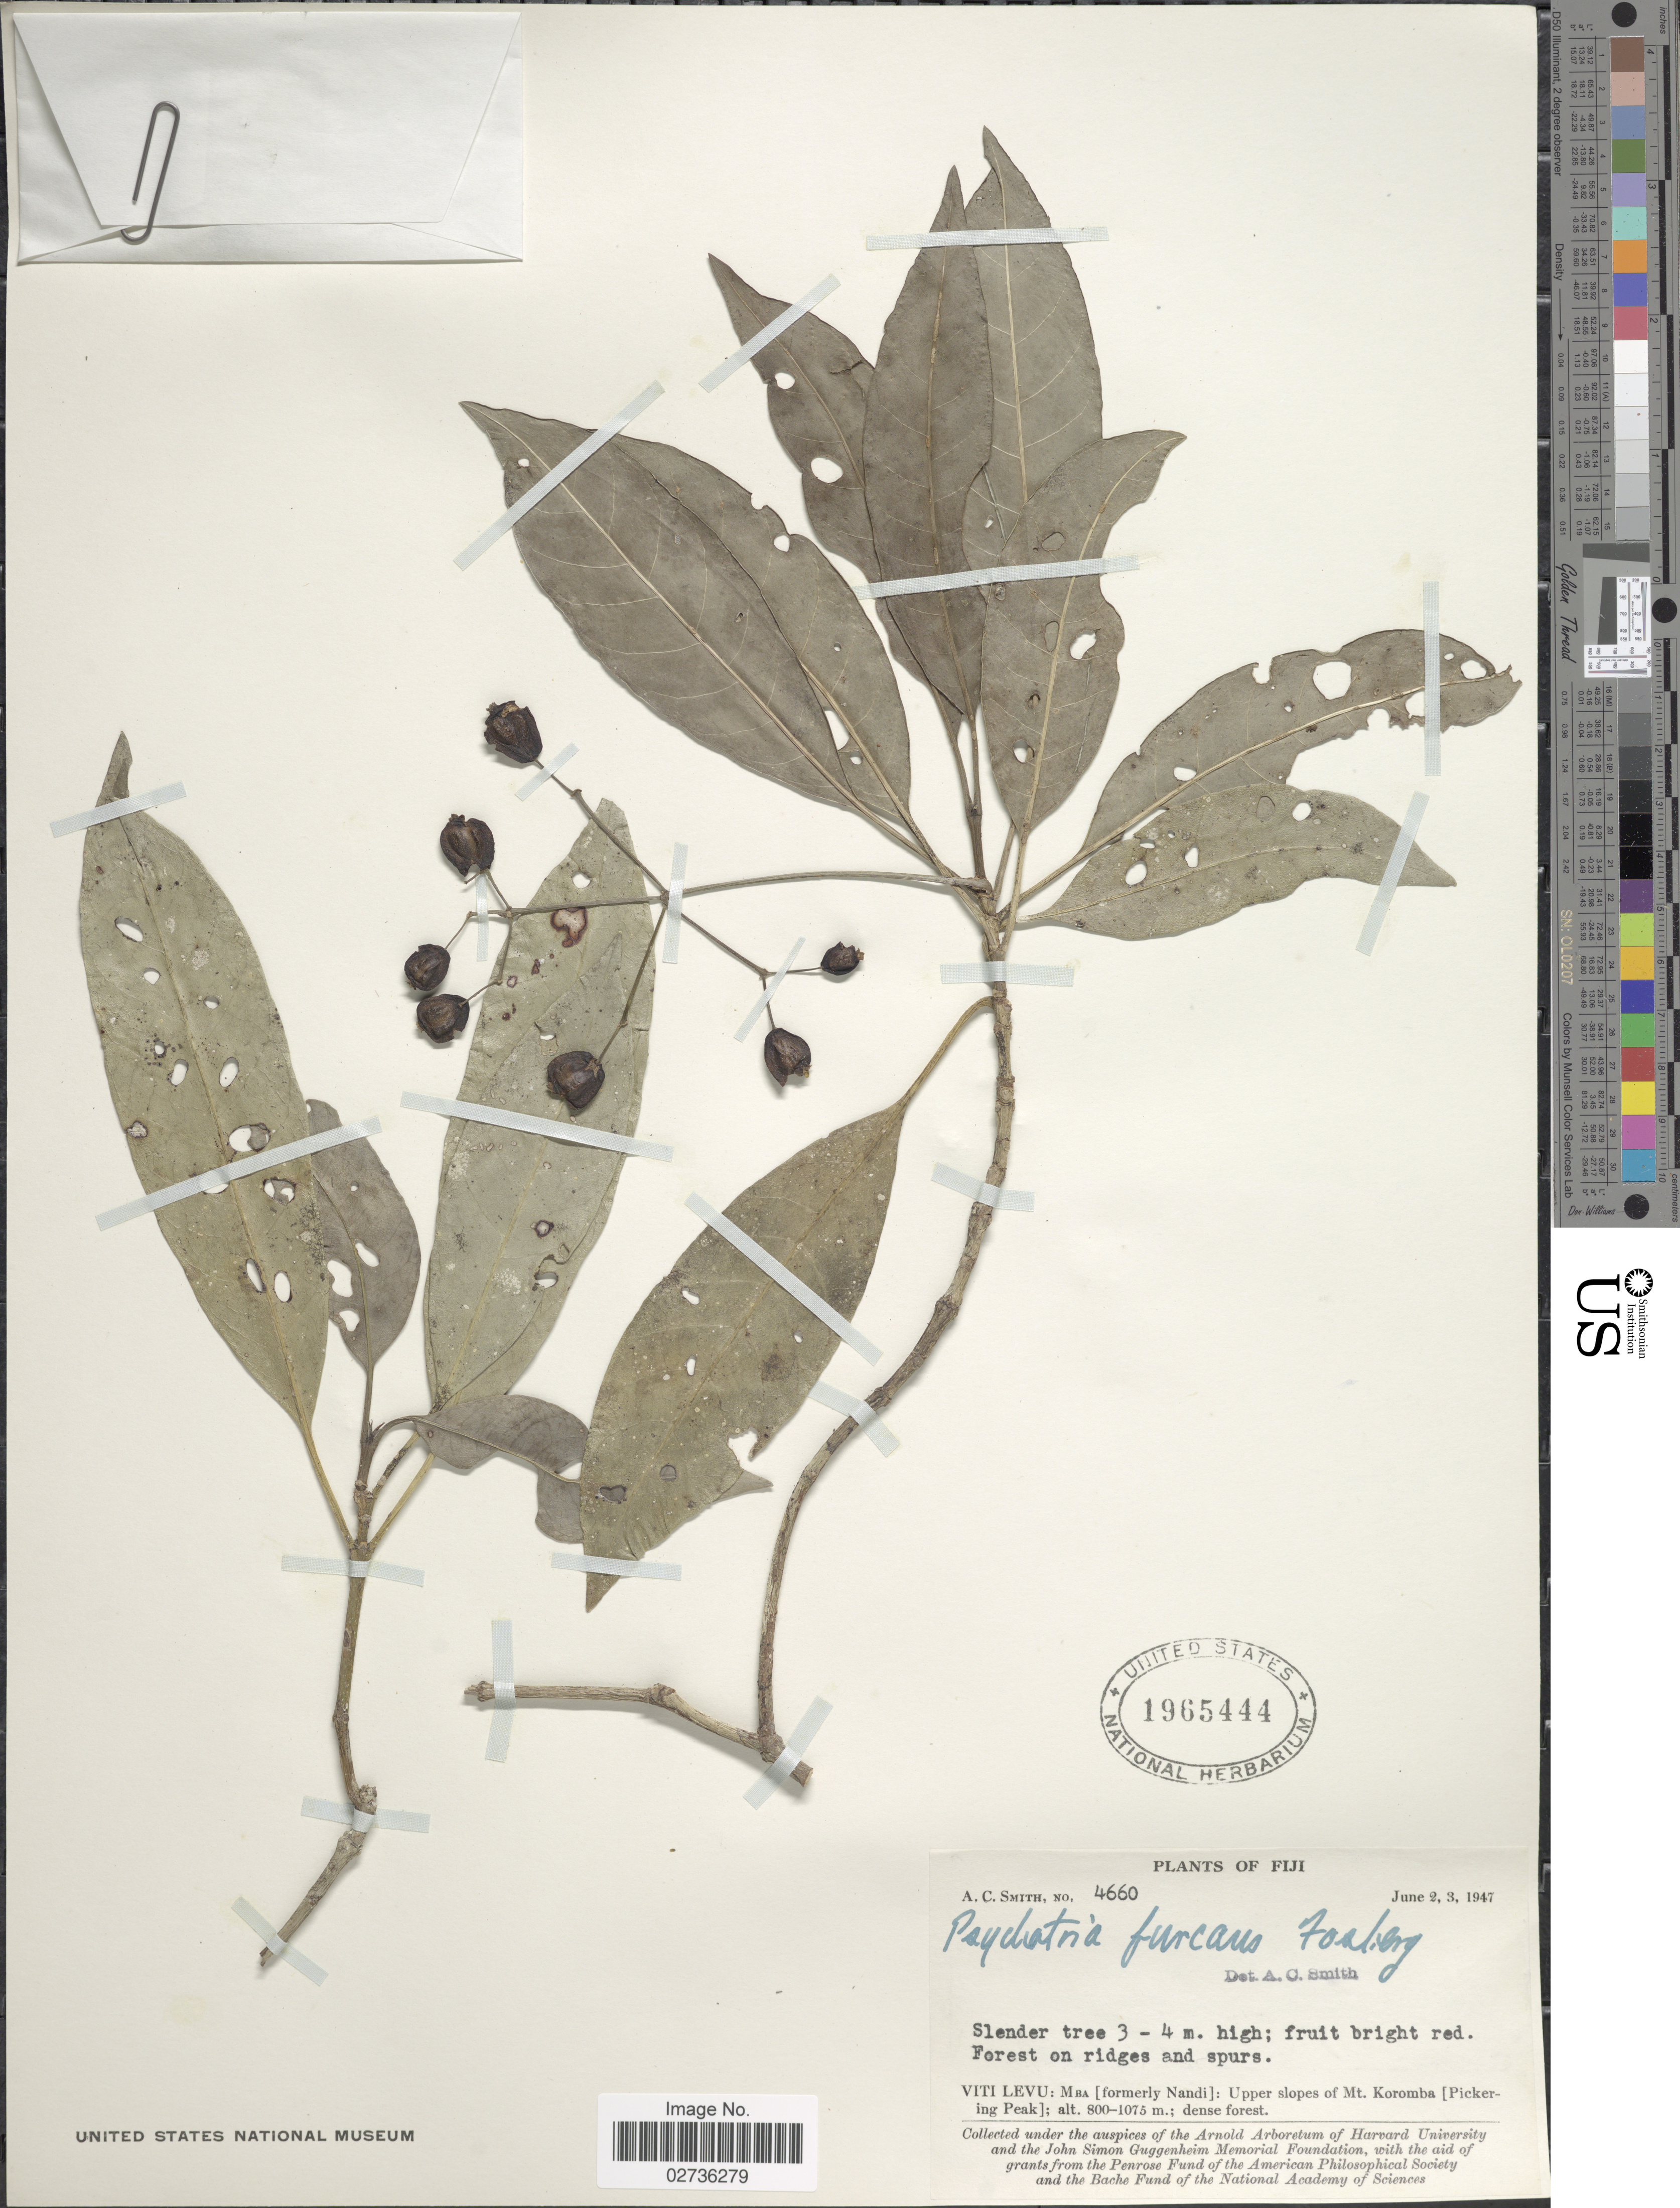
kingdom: Plantae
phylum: Tracheophyta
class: Magnoliopsida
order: Gentianales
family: Rubiaceae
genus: Psychotria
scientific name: Psychotria furcans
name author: Fosberg in A.C. Sm.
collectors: A. C. Smith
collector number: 4660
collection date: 1947-06-02/1947-06-03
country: Fiji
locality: Viti Levu: MBA [formerly Nandi]: Upper slopes of Mt. Koromba [Pickering Peak].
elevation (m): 800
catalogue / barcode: US 1965444